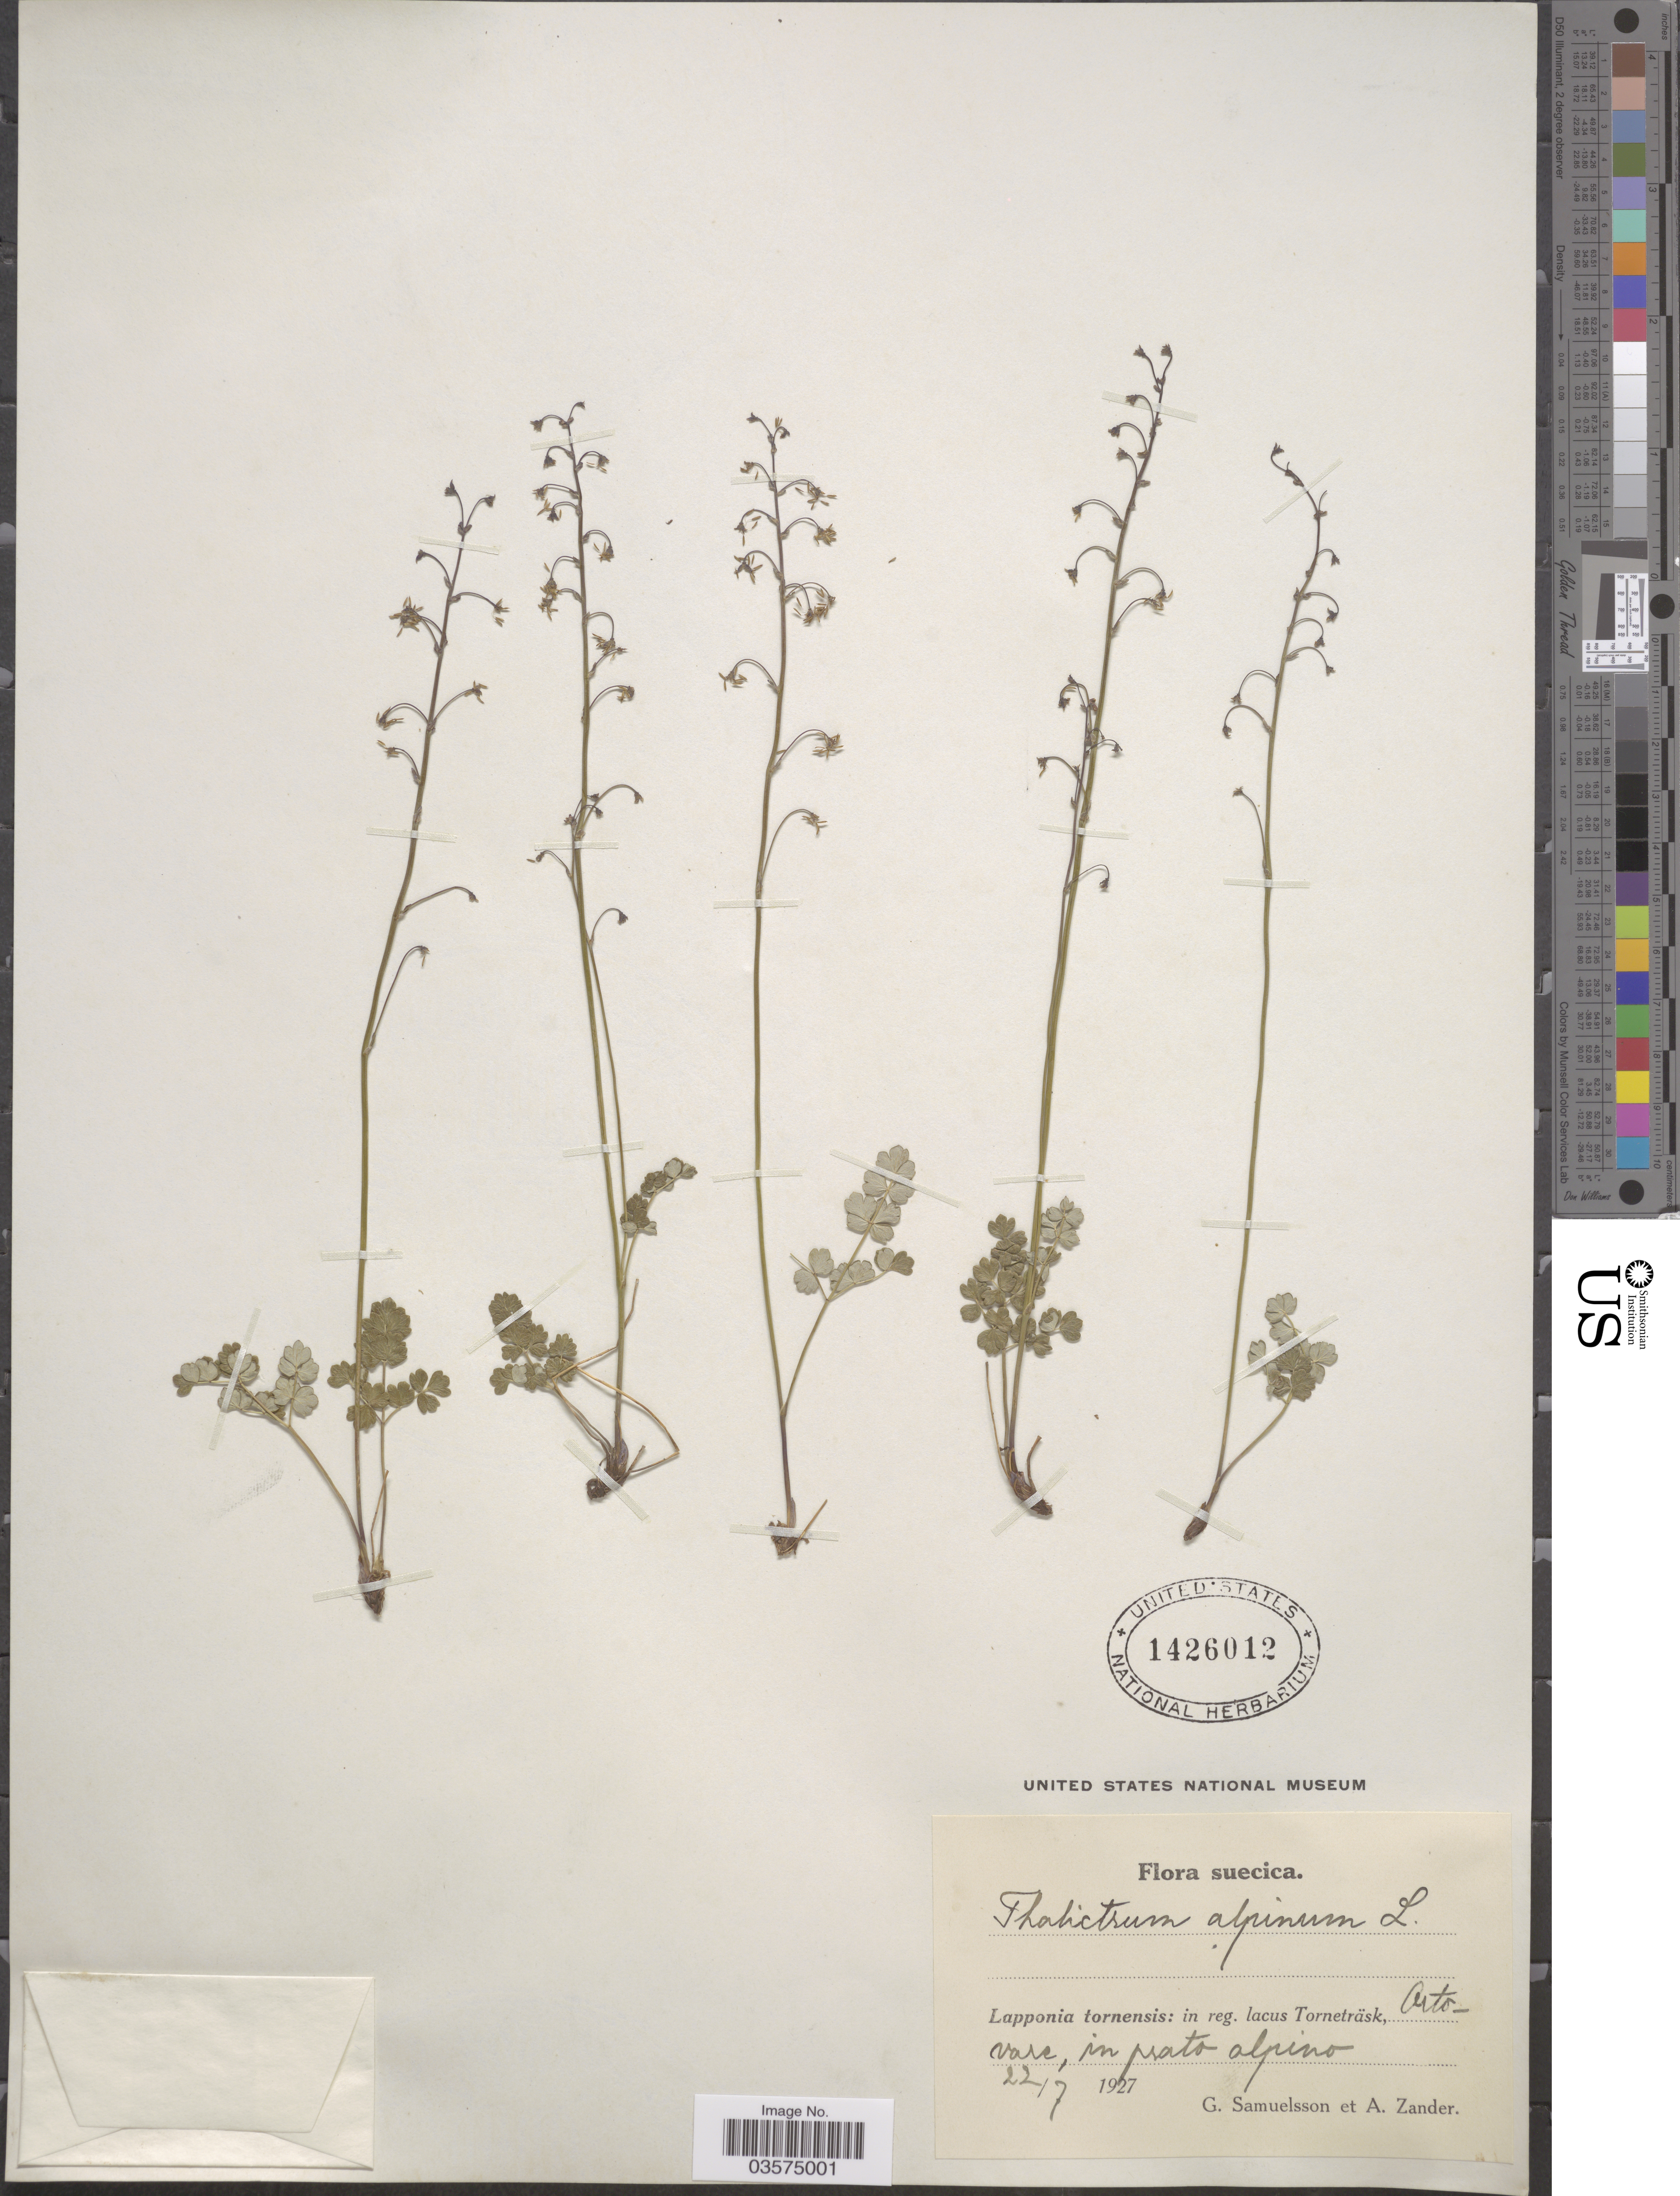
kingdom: Plantae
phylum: Tracheophyta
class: Magnoliopsida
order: Ranunculales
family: Ranunculaceae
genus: Thalictrum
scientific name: Thalictrum alpinum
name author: L.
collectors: G. Samuelsson & A. Zander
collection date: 1927-07-22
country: Sweden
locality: Suecica. Lapponia tornensis: in reg. lacus Torneträsk, Ortovare, in prato alpino.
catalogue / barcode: US 1426012